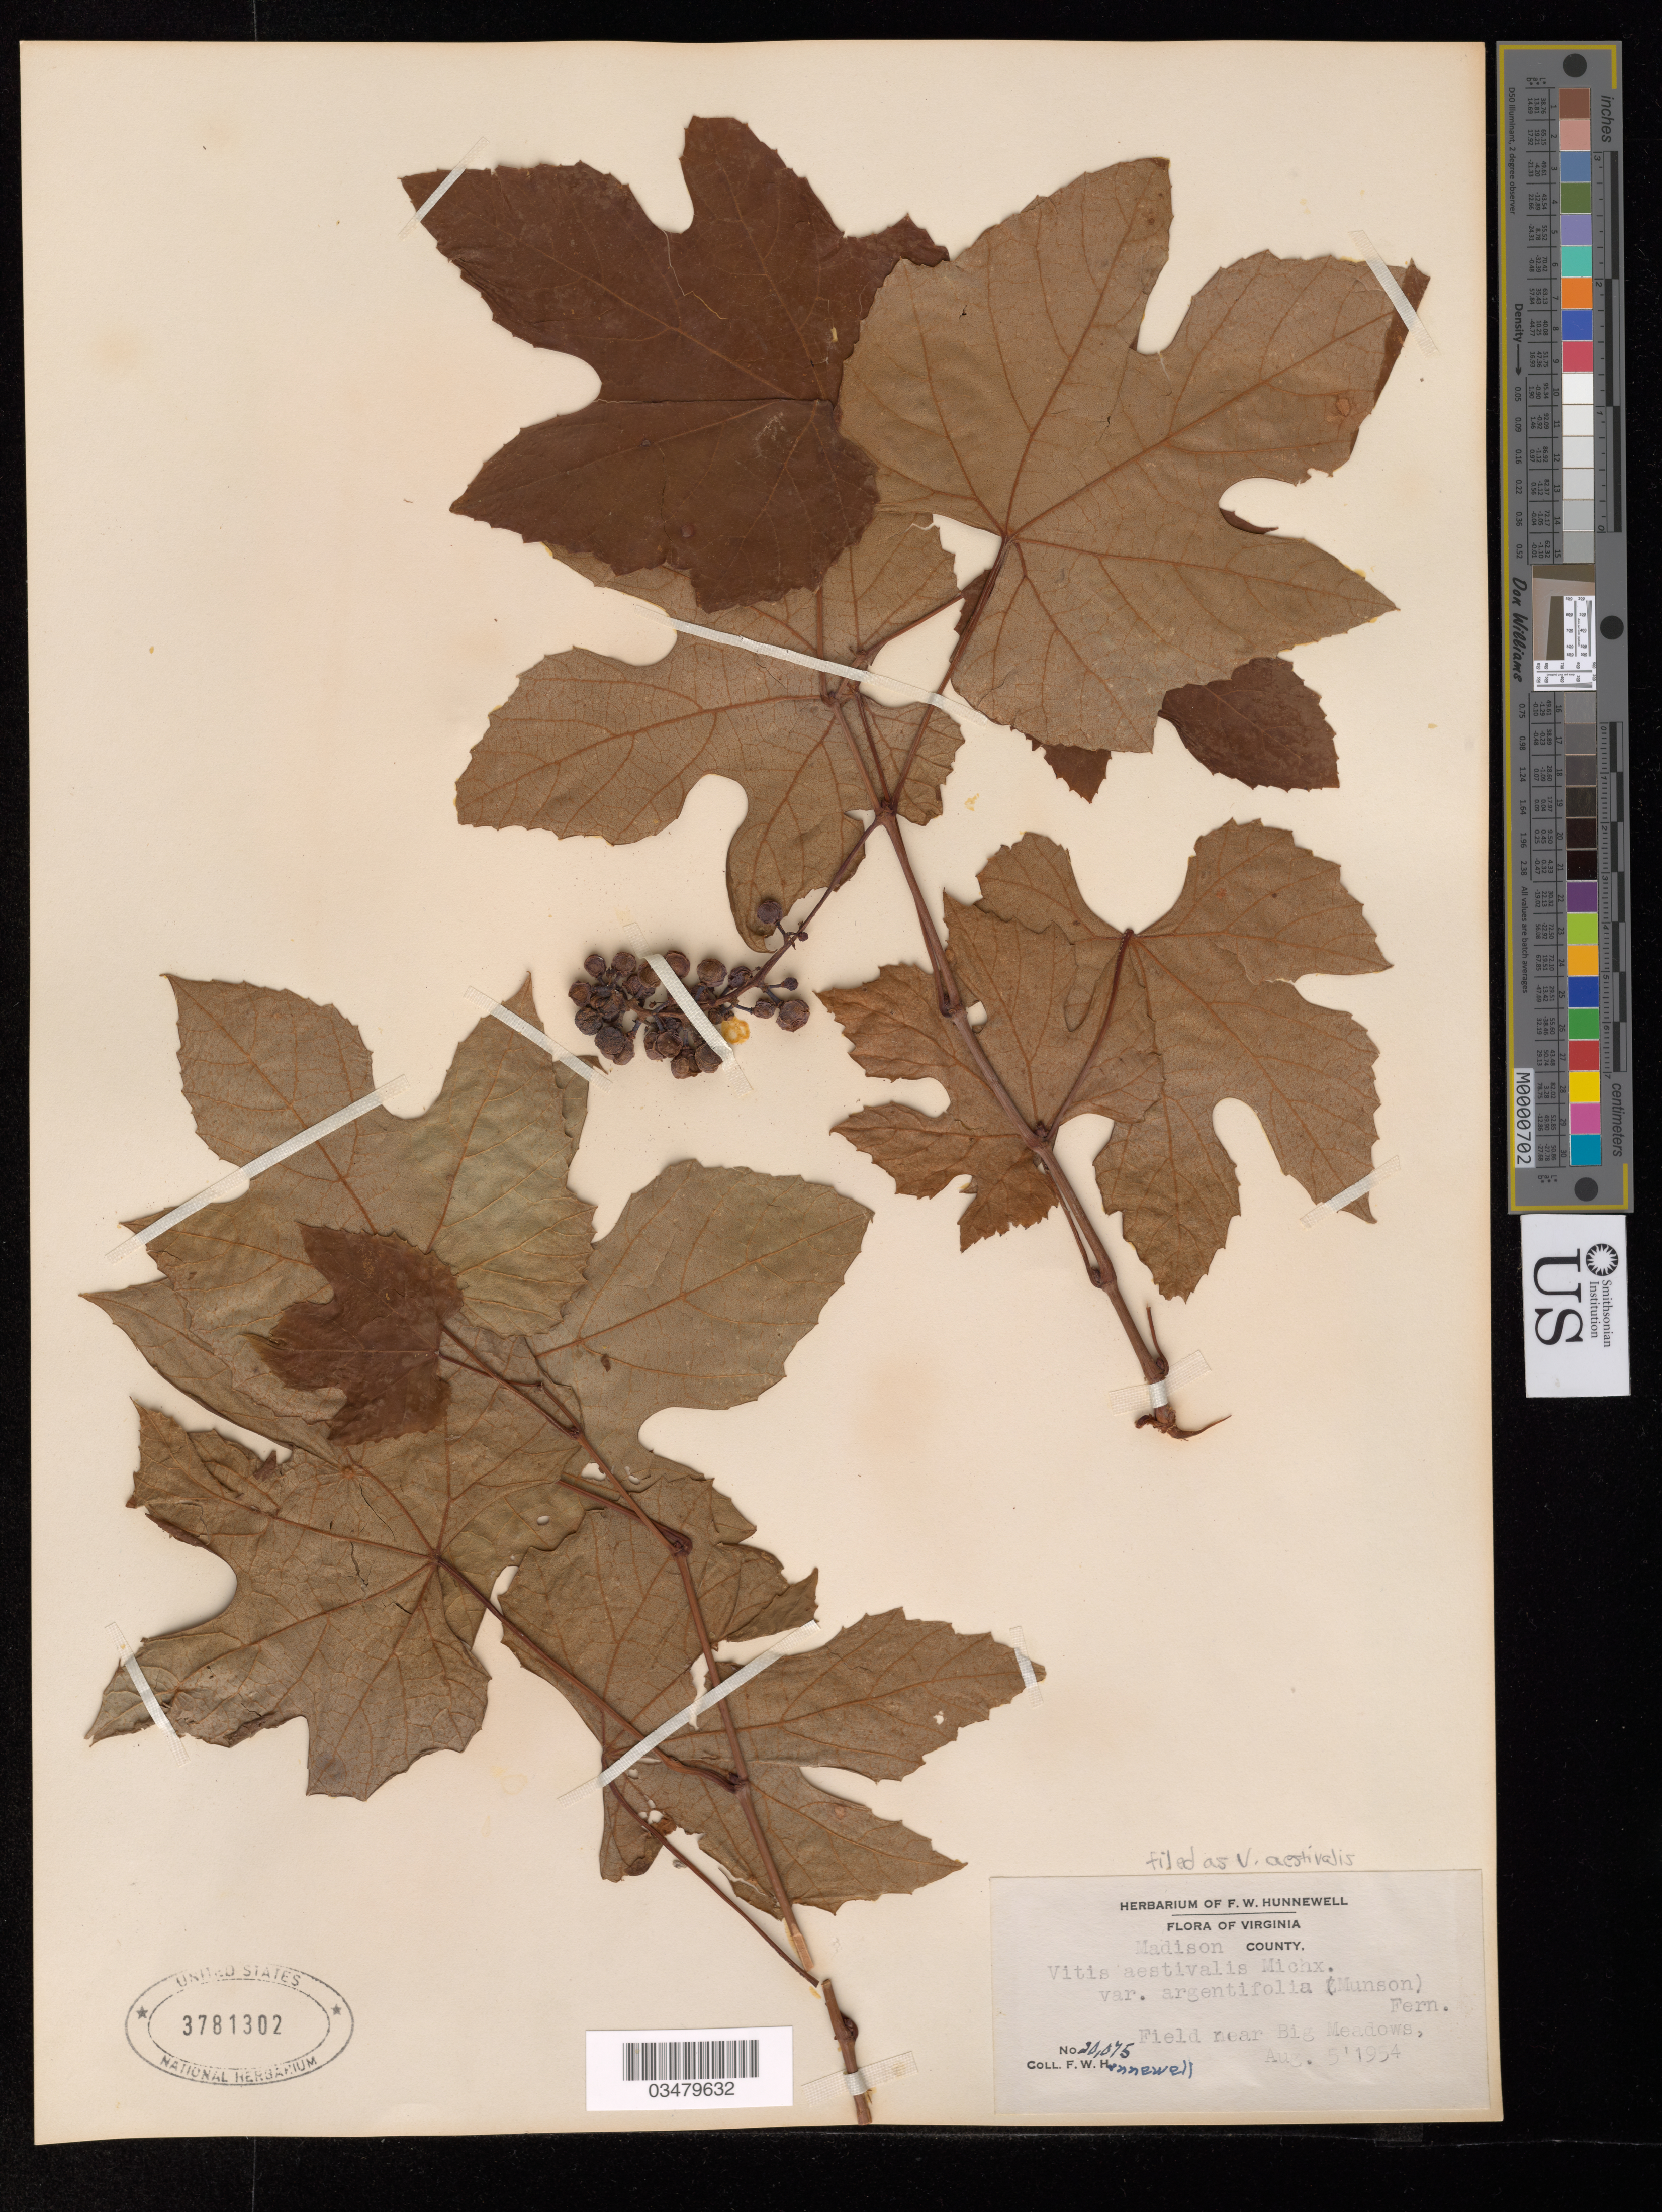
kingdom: Plantae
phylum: Tracheophyta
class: Magnoliopsida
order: Vitales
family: Vitaceae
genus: Vitis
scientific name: Vitis aestivalis var. argentifolia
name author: Michx.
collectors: F. Hunnewell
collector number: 20075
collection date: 1954-08-05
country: United States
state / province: Virginia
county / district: Madison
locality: Field near Big Meadows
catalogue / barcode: US 3781302